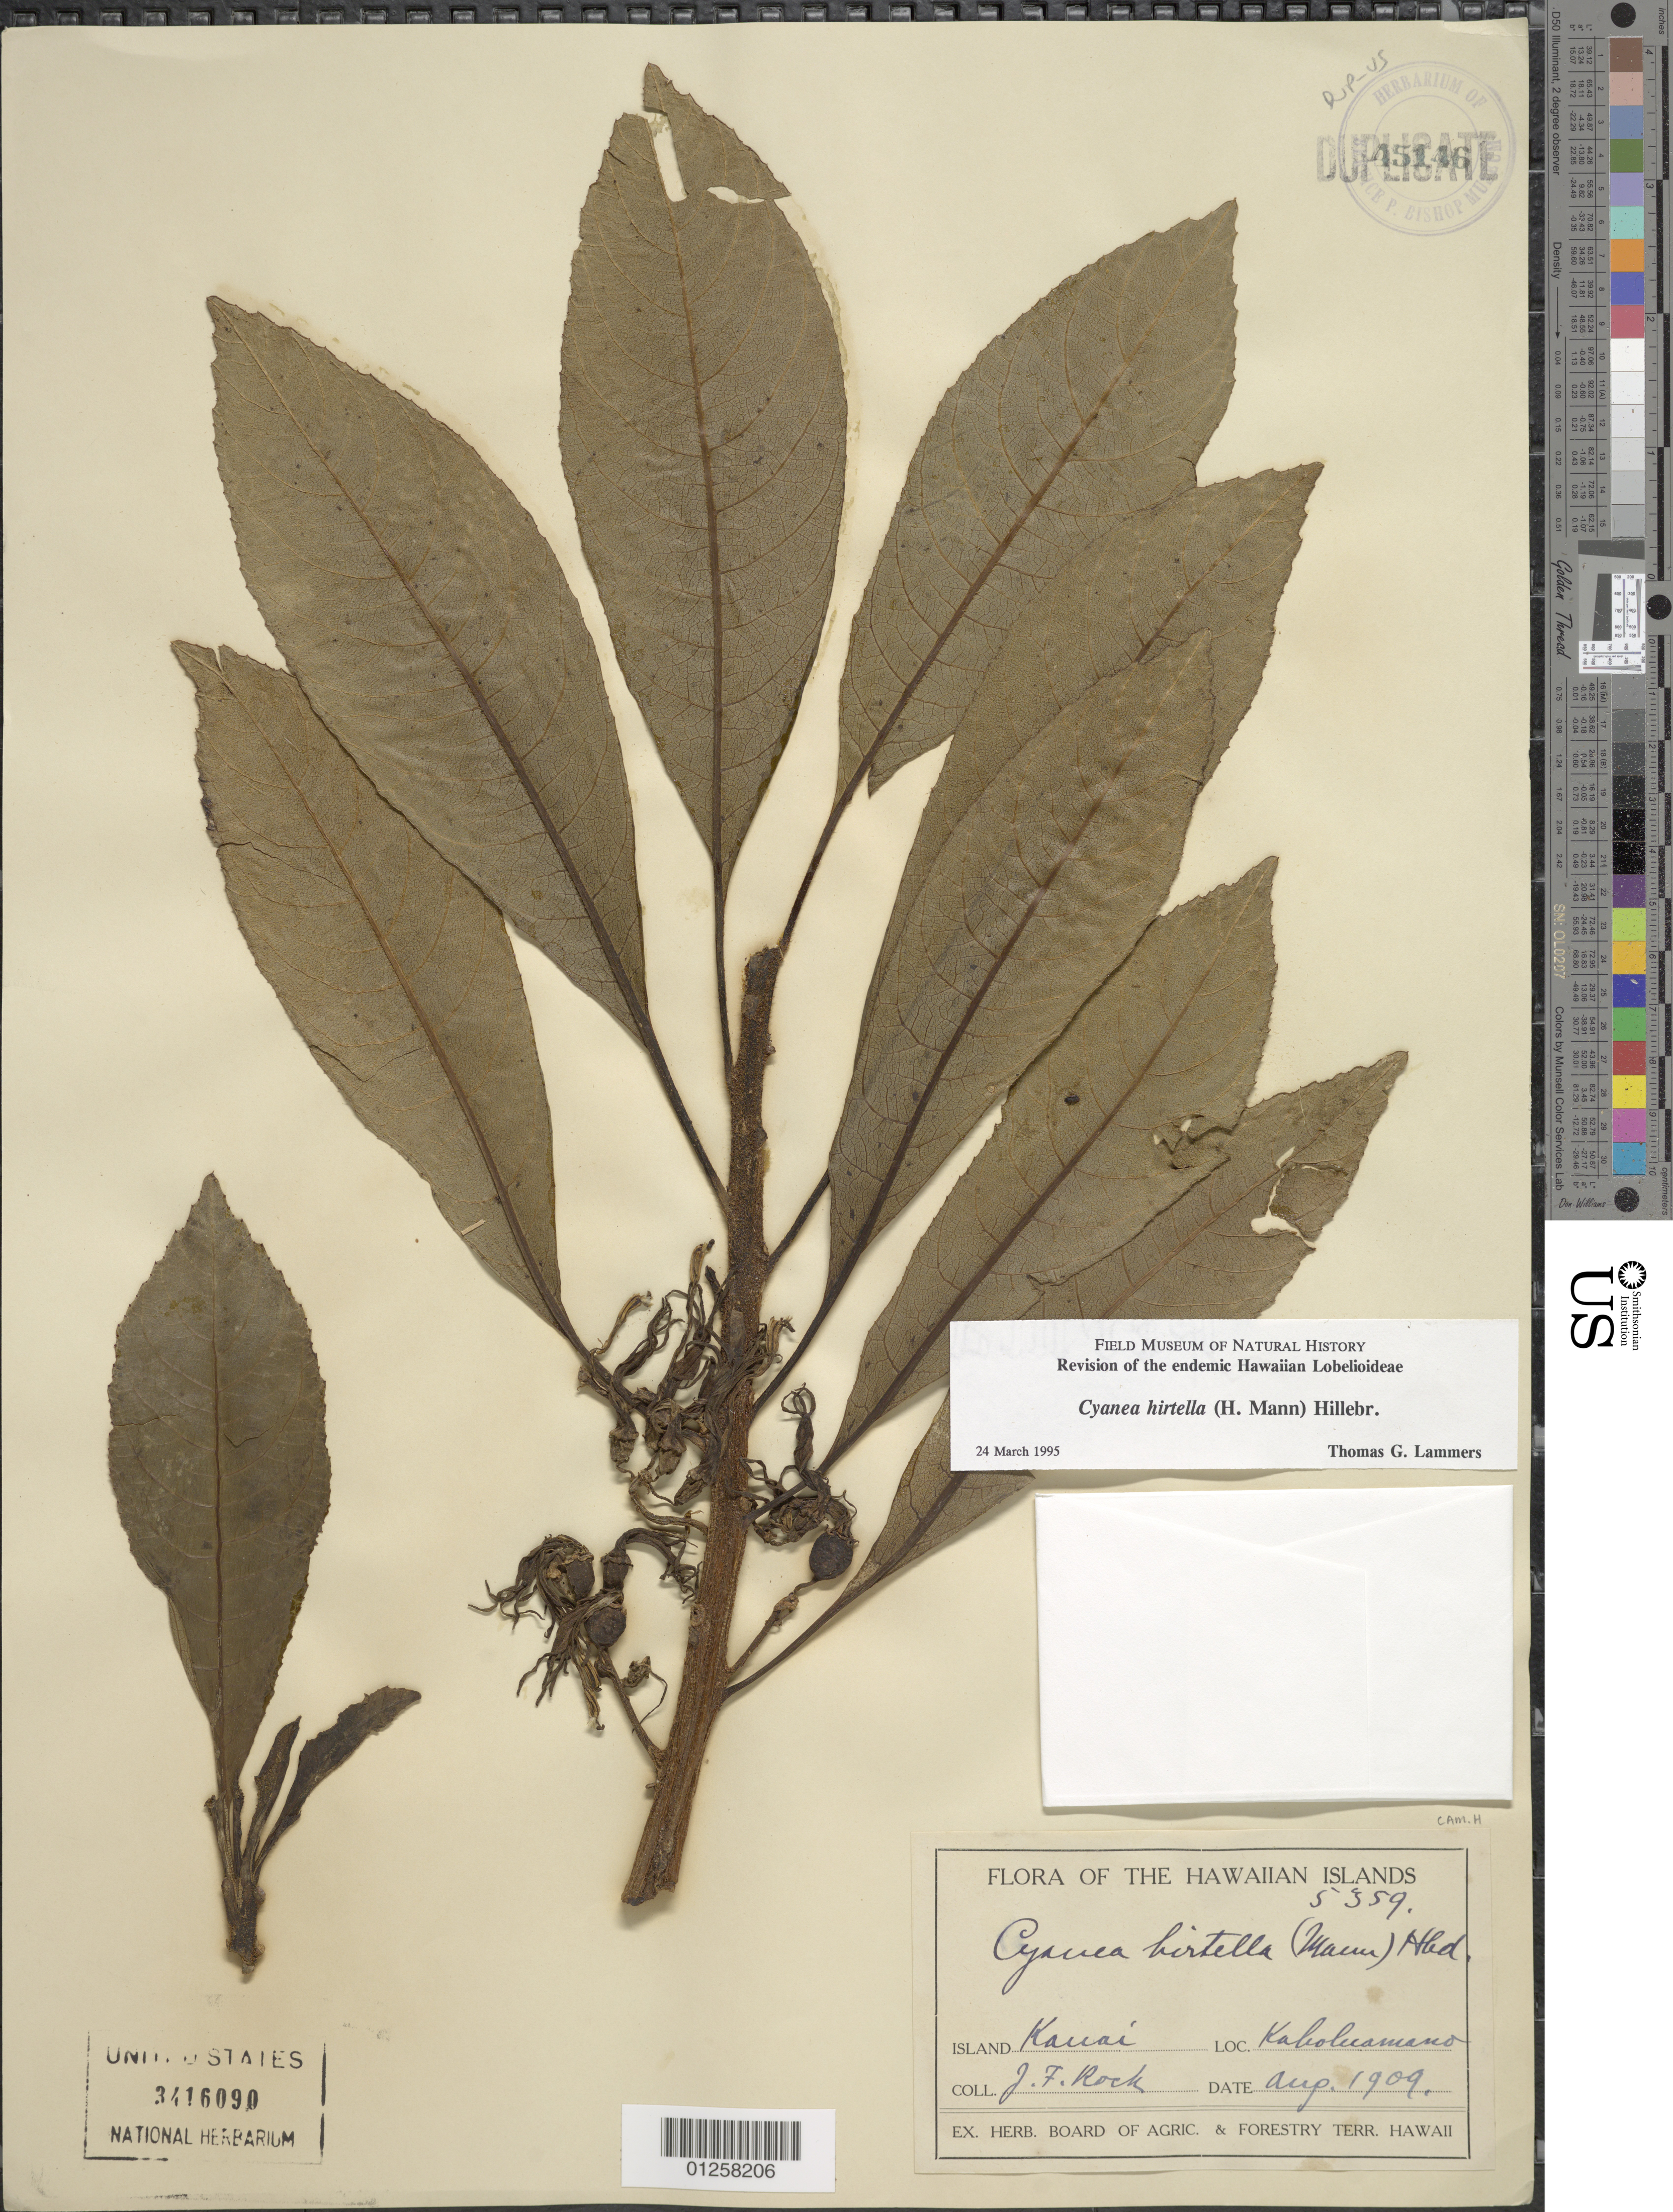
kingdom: Plantae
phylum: Tracheophyta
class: Magnoliopsida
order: Asterales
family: Campanulaceae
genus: Cyanea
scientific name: Cyanea hirtella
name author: (H. Mann) Hillebr.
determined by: Lammers, T. G.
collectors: J. F. Rock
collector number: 5359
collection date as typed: Aug 1909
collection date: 1909-08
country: United States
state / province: Hawaii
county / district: Kauai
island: Kaua'i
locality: Kaholenamanu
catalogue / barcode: US 3416090